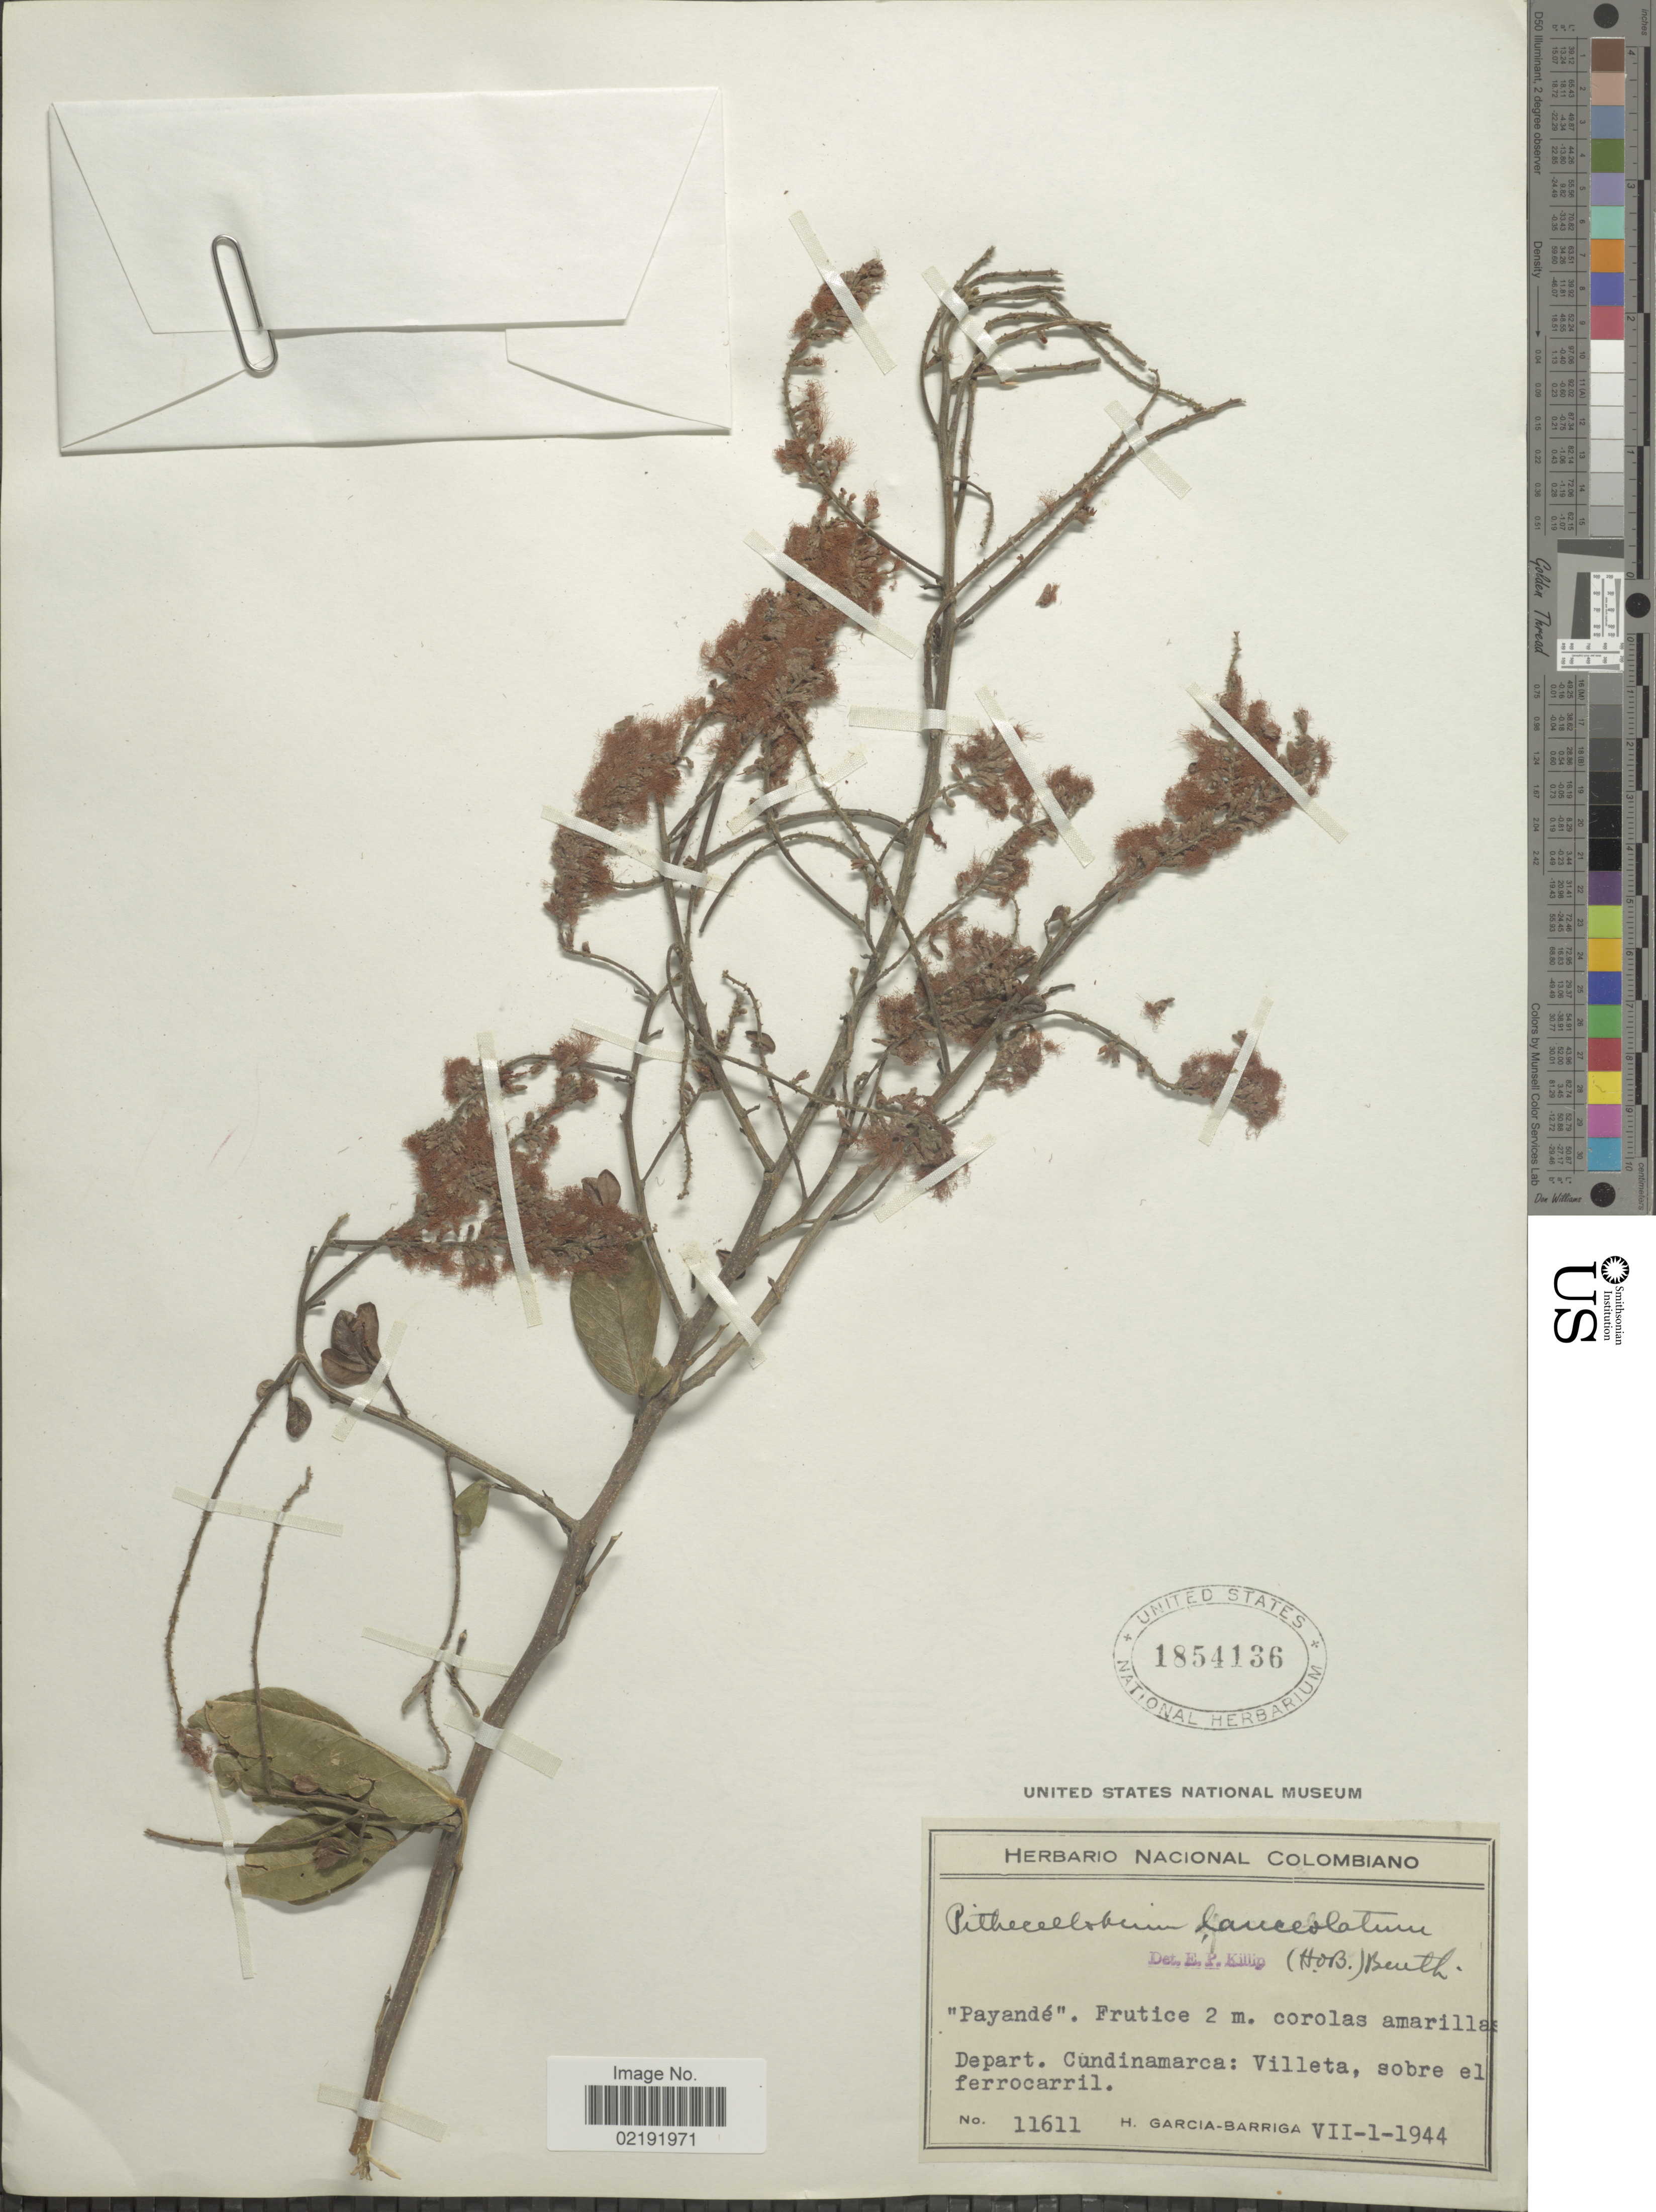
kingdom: Plantae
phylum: Tracheophyta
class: Magnoliopsida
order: Fabales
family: Fabaceae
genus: Pithecellobium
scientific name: Pithecellobium lanceolatum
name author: (Humb. & Bonpl. ex Willd.) Benth.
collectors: H. García Barriga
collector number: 11611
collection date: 1944-07-01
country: Colombia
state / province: Cundinamarca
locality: Depart. Cundinamarca: Villeta, sobre el ferrocarril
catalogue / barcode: US 1854136